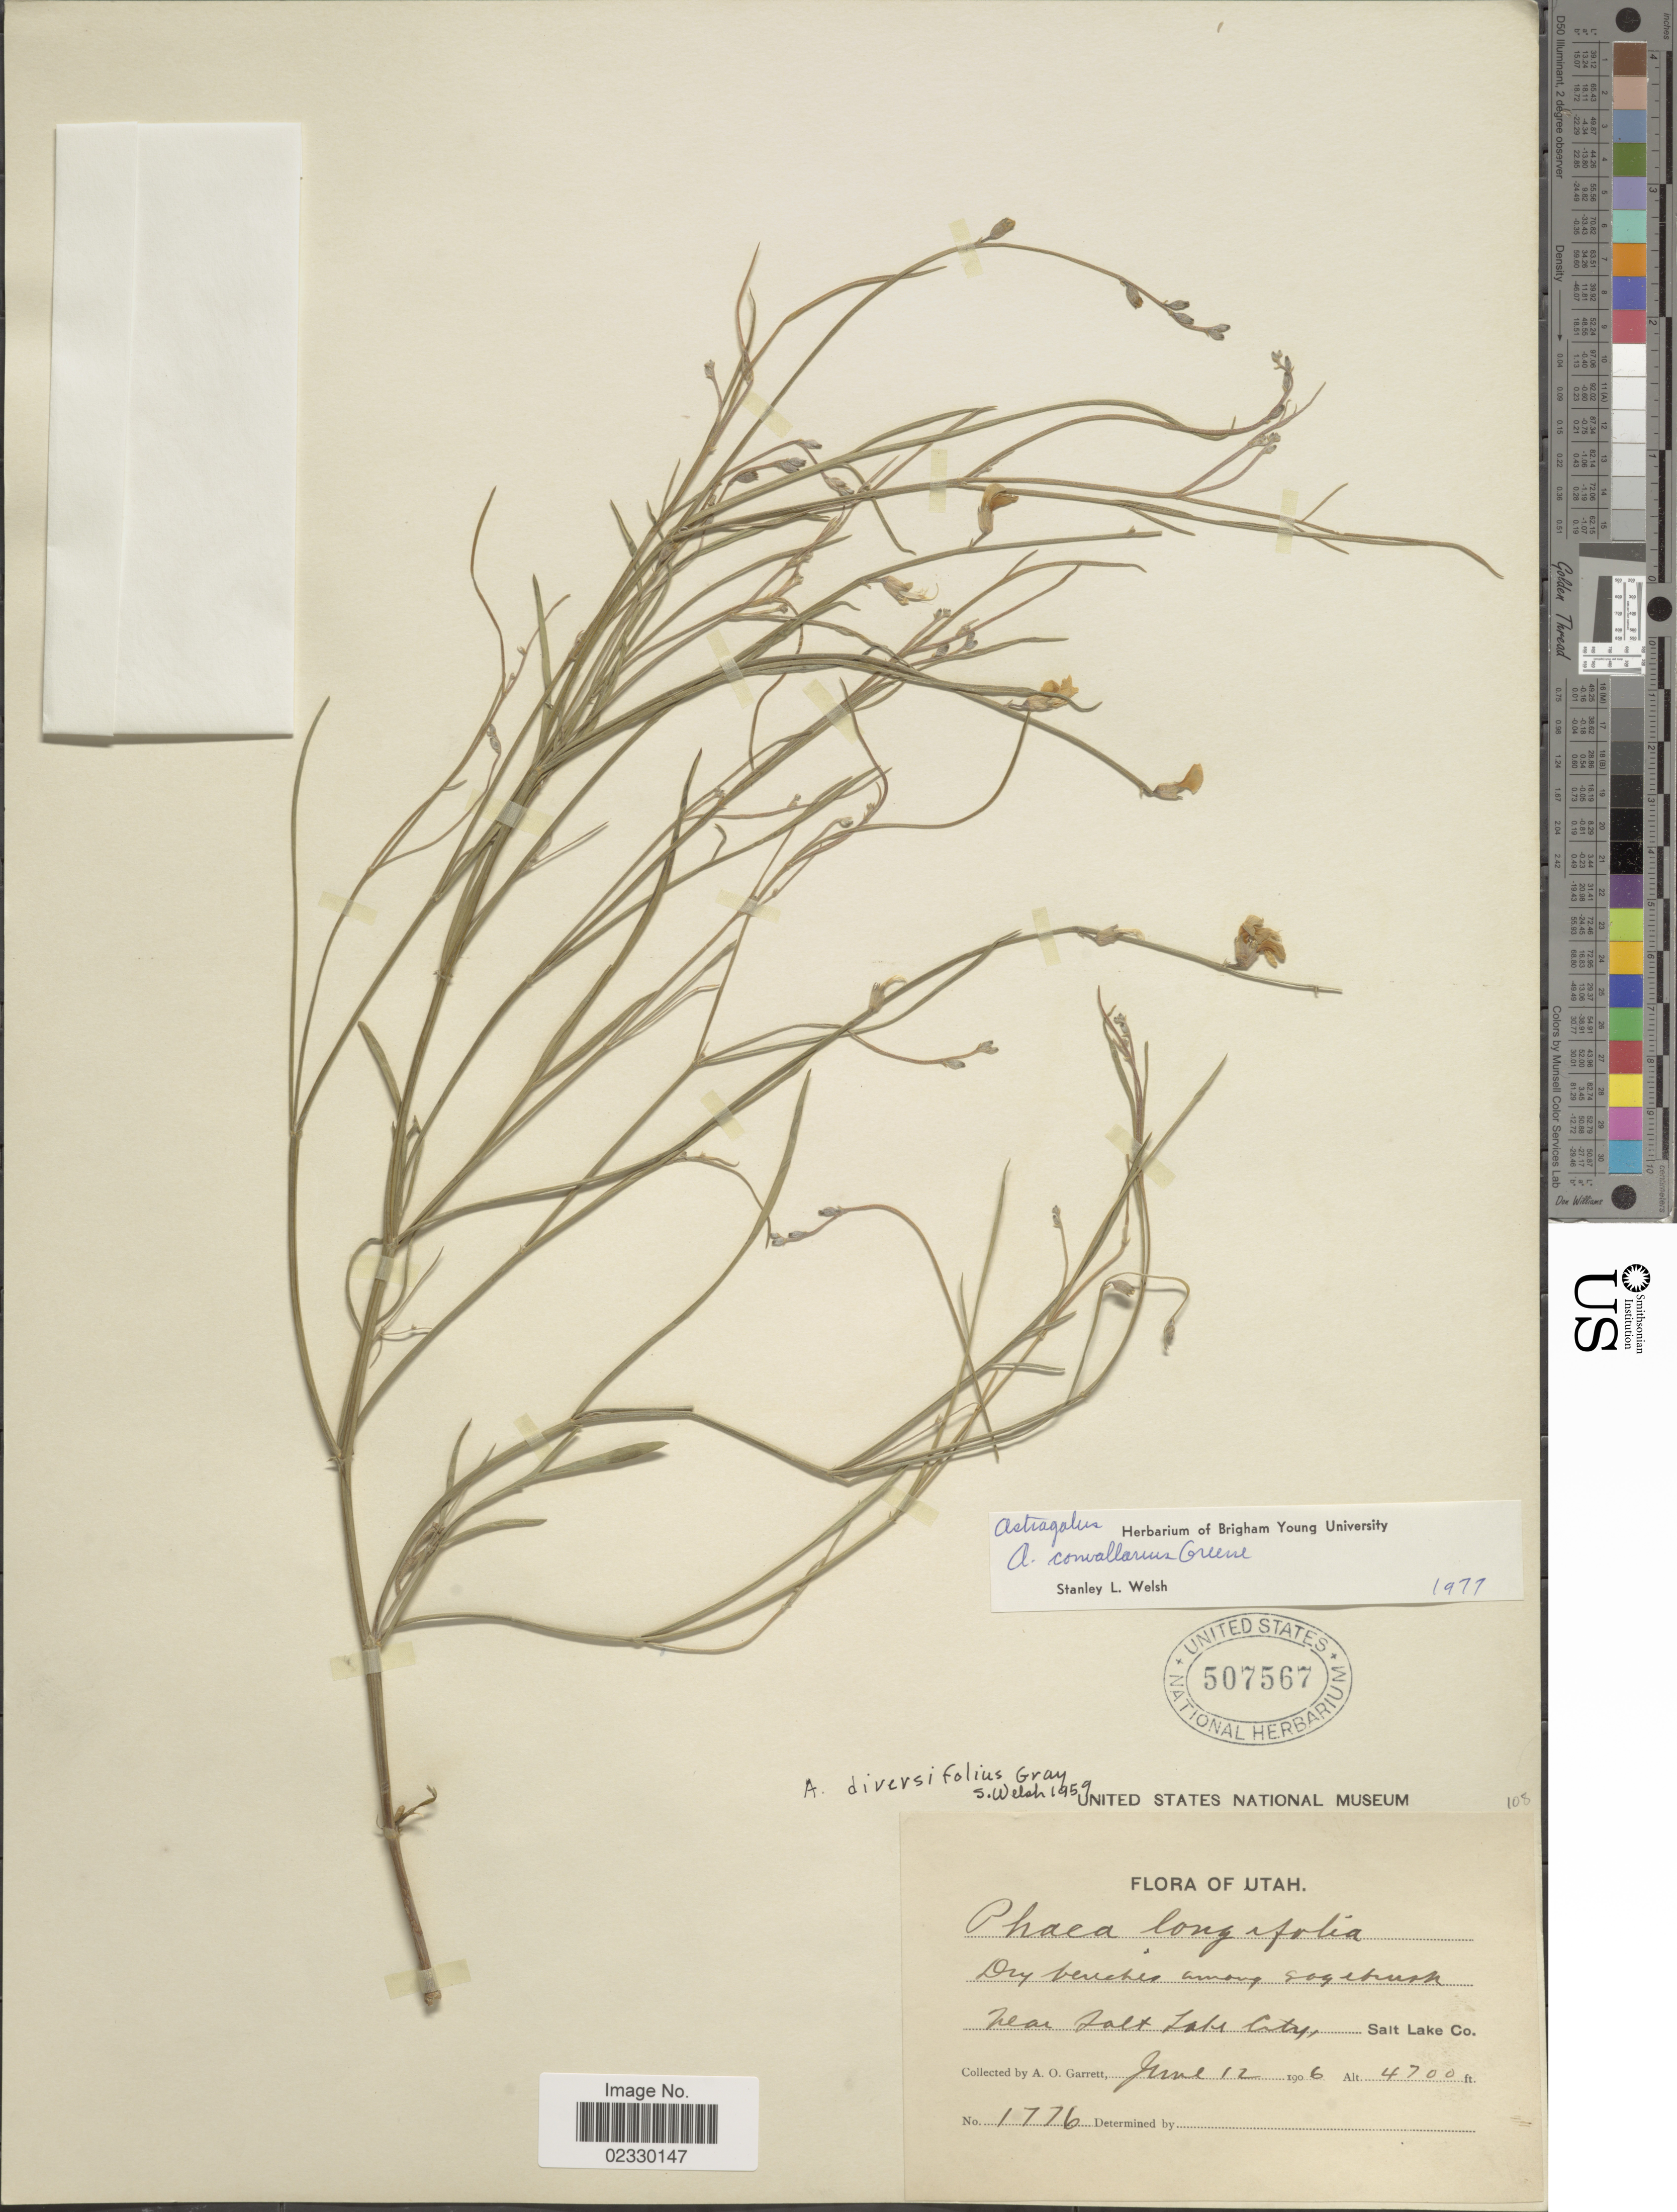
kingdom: Plantae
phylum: Tracheophyta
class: Magnoliopsida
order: Fabales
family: Fabaceae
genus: Astragalus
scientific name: Astragalus convallarius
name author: Greene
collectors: A. O. Garrett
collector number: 1776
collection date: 1906-06-12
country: United States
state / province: Utah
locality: Dry benches among sagebrush near Salt Lake City, Salt Lake Co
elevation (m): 1433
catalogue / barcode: US 507567